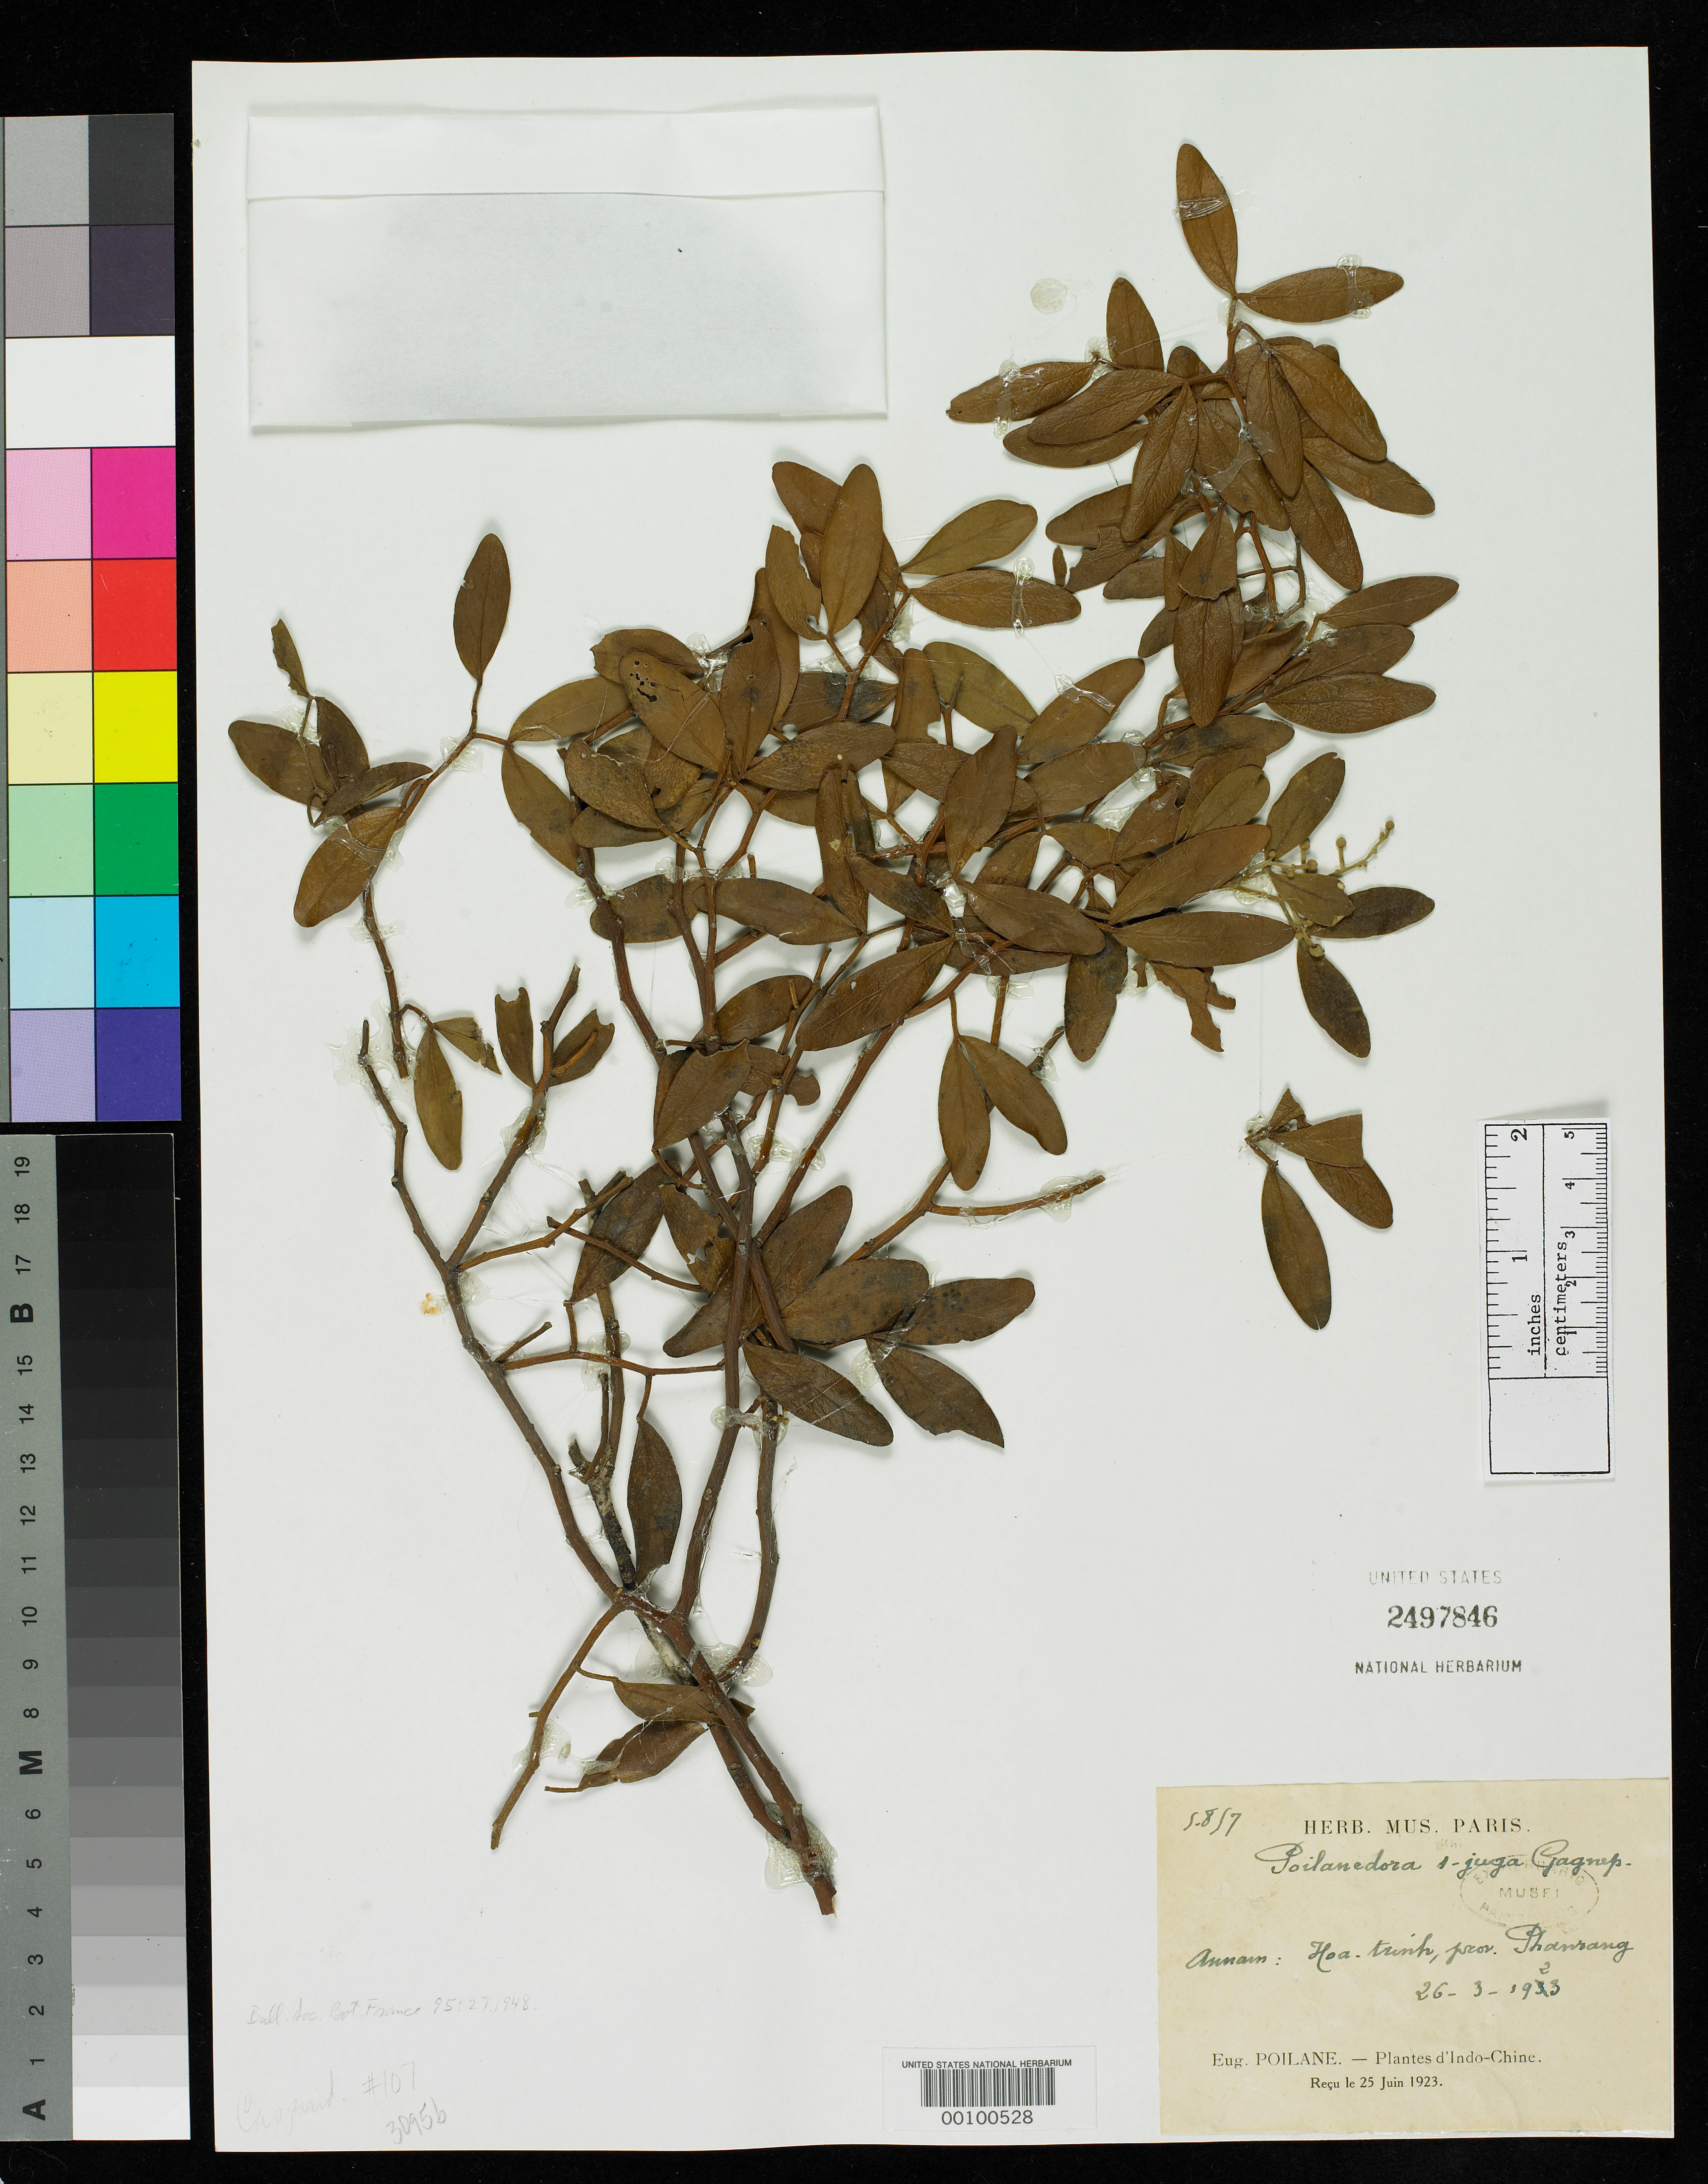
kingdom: Plantae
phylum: Tracheophyta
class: Magnoliopsida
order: Brassicales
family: Capparaceae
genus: Poilanedora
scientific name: Poilanedora unijuga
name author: Gagnep.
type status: Isotype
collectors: E. Poilane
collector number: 5857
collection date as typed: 26 Mar 1923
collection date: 1923-03-26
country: Vietnam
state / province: Phanrang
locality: Hoa-Trinh.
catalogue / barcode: US 2497846